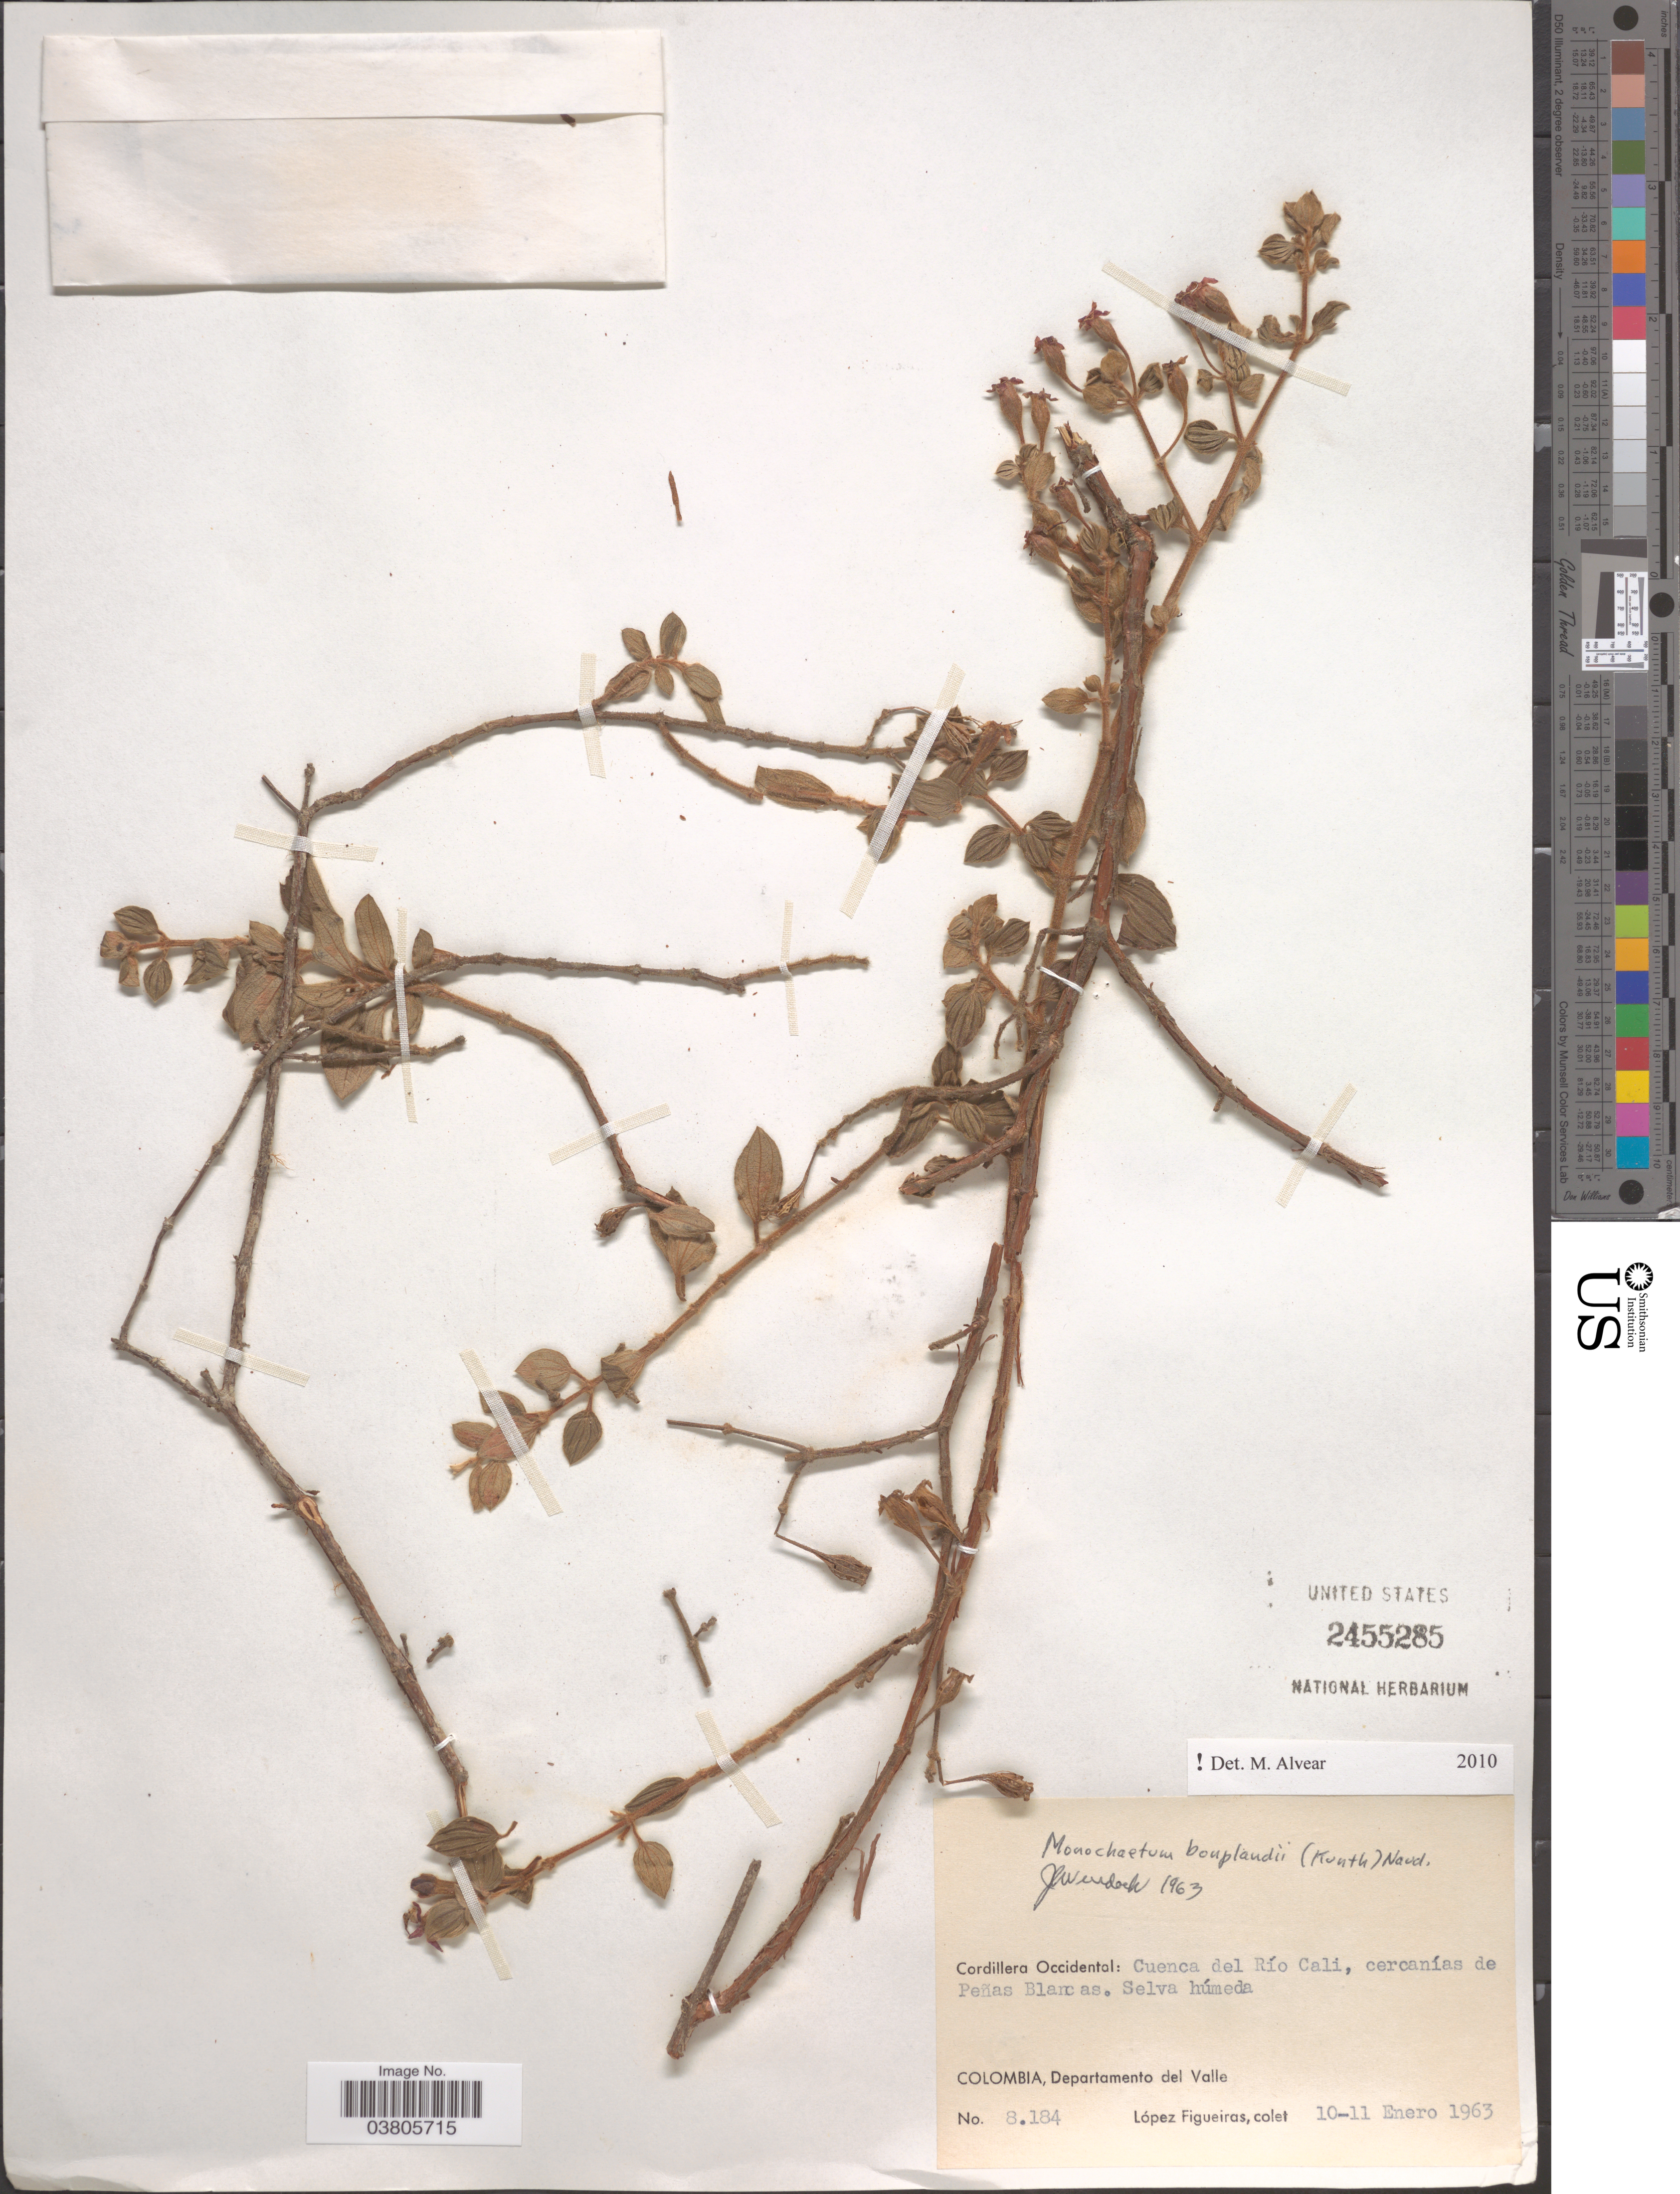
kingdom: Plantae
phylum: Tracheophyta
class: Magnoliopsida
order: Myrtales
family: Melastomataceae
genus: Monochaetum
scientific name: Monochaetum bonplandii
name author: (Kunth) Naudin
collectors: M. López Figueiras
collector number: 8184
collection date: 1963-01-10/1963-01-11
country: Colombia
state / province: Valle del Cauca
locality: Cordillera Occidental: Cuenca del Río Cali, cercanías de Peñas Blancas. Departamento del Valle.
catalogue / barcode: US 2455285